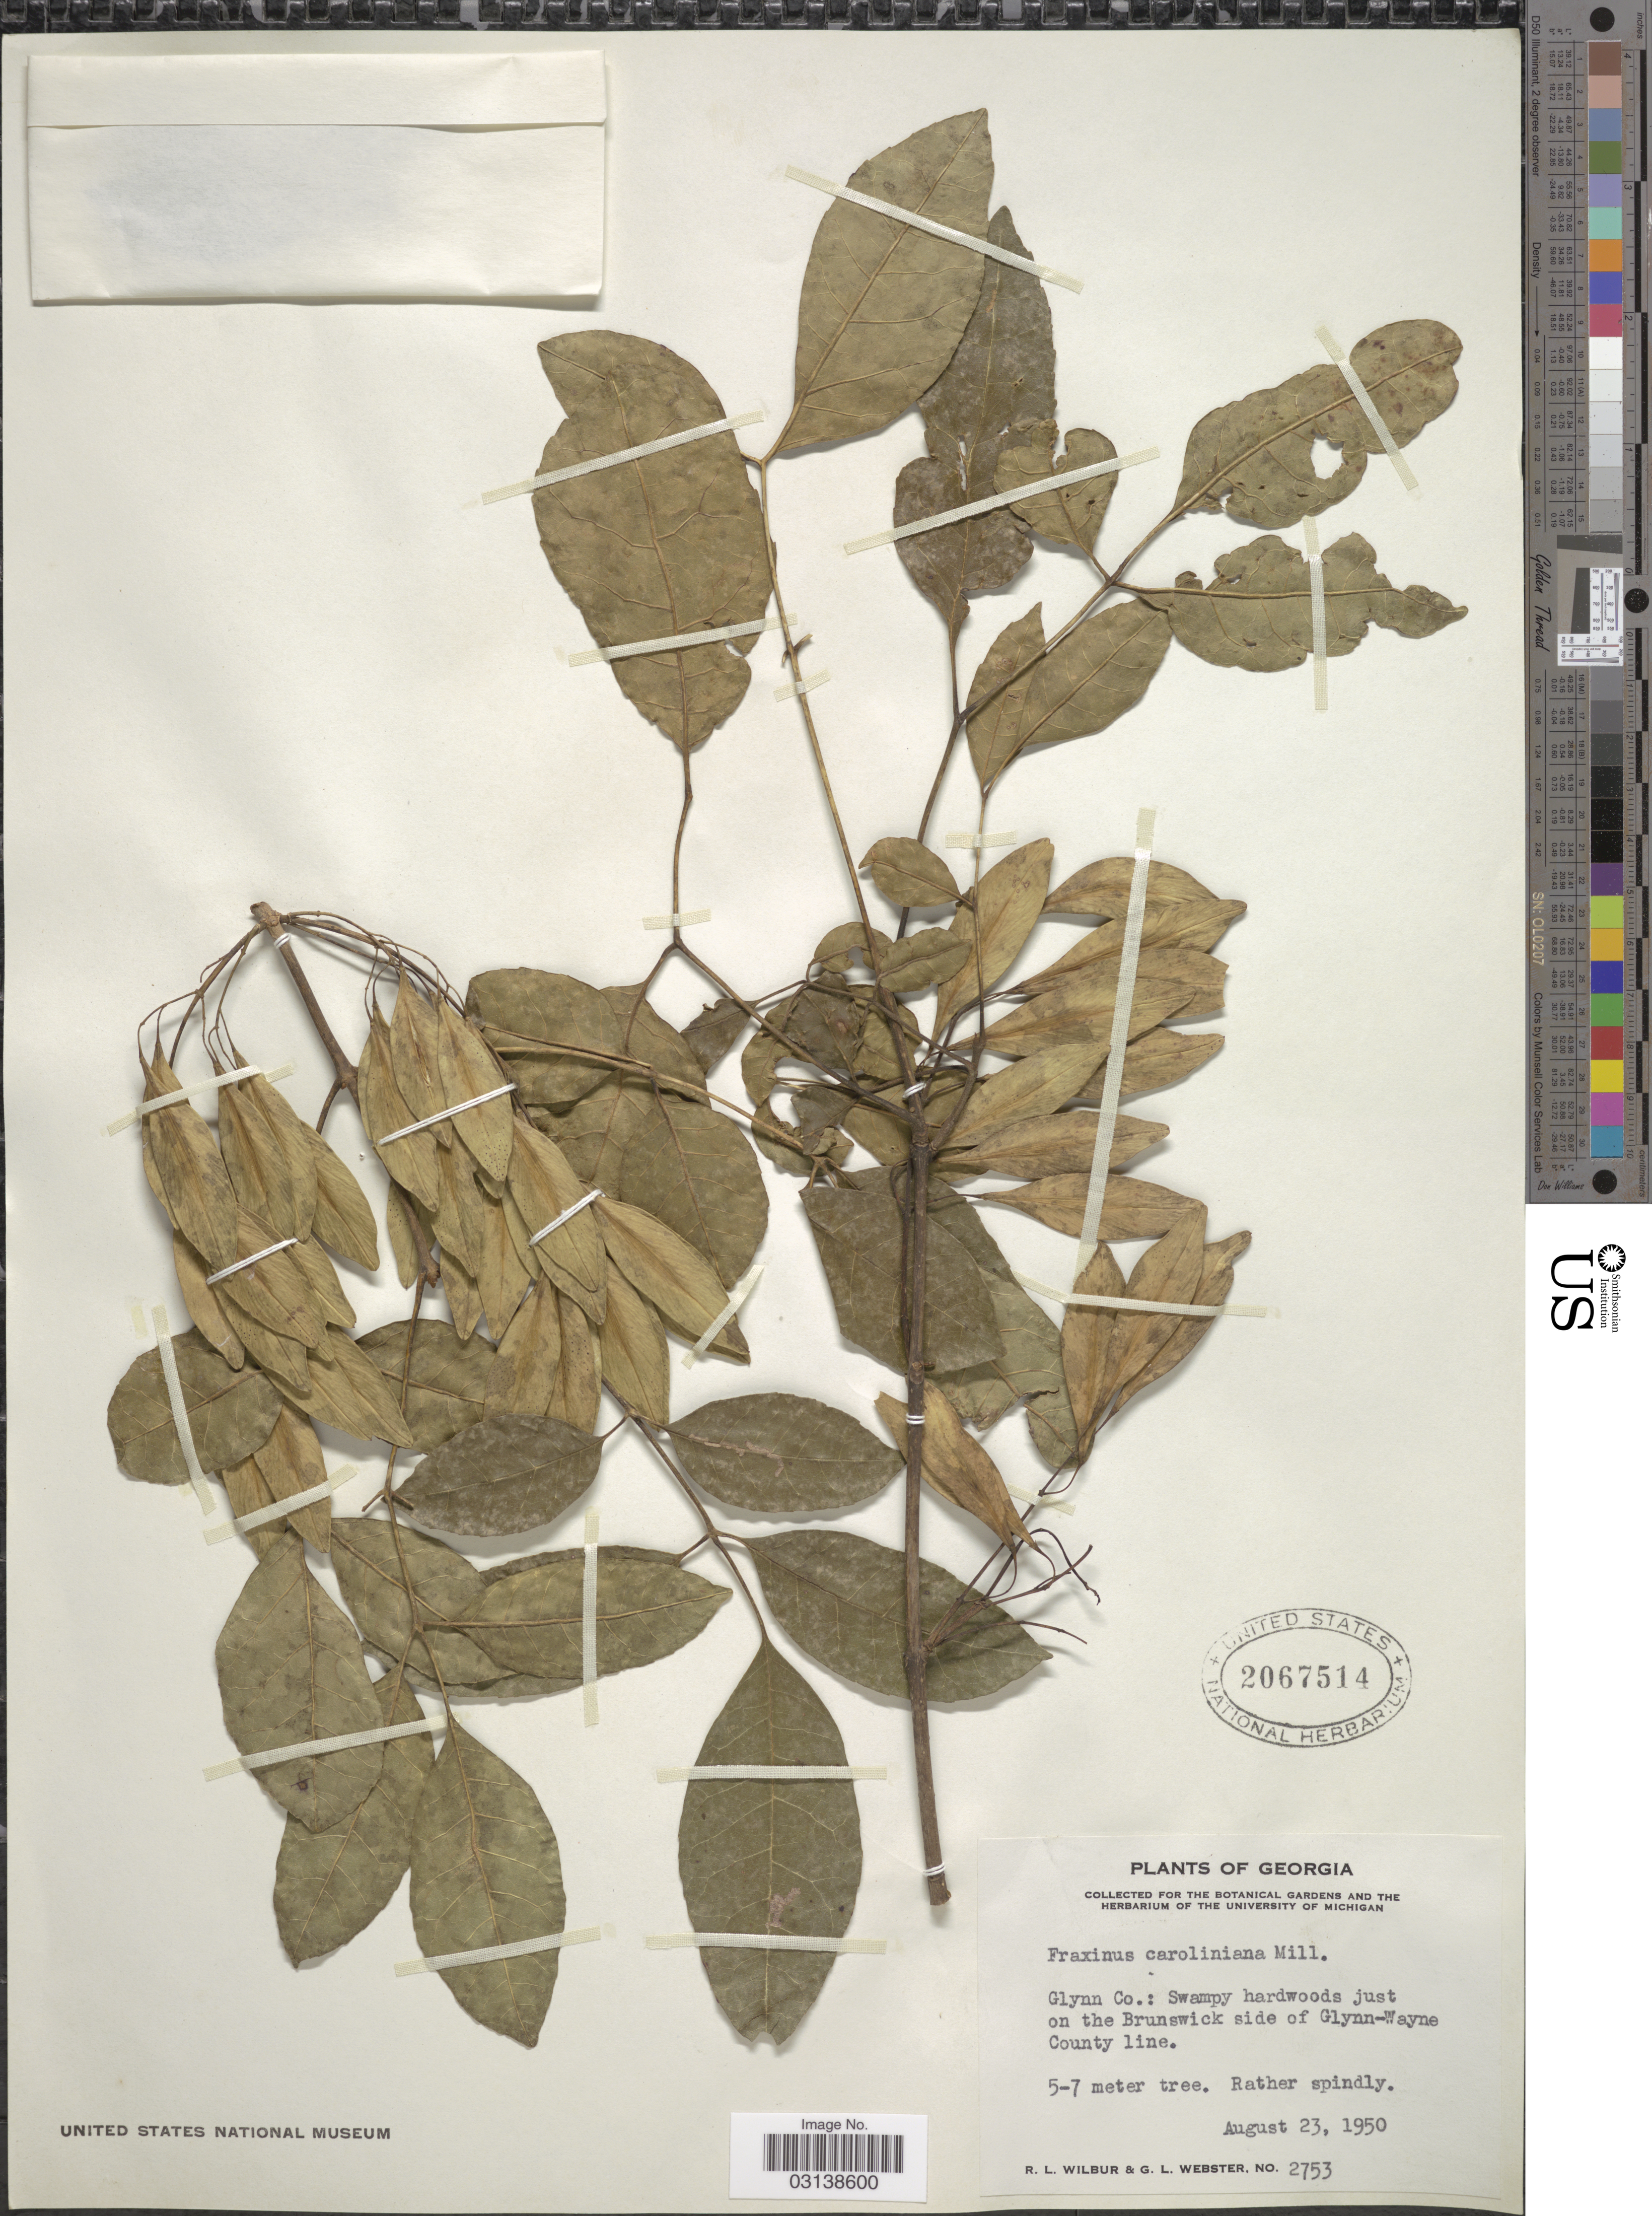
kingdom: Plantae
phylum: Tracheophyta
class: Magnoliopsida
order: Lamiales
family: Oleaceae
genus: Fraxinus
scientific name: Fraxinus caroliniana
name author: Mill.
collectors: R. L. Wilbur & G. L. Webster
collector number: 2753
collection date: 1950-08-23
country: United States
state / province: Georgia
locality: Glynn Co.: Swampy hardwoods just on the Brunswick side of Glynn-Wayne County line.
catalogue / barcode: US 2067514